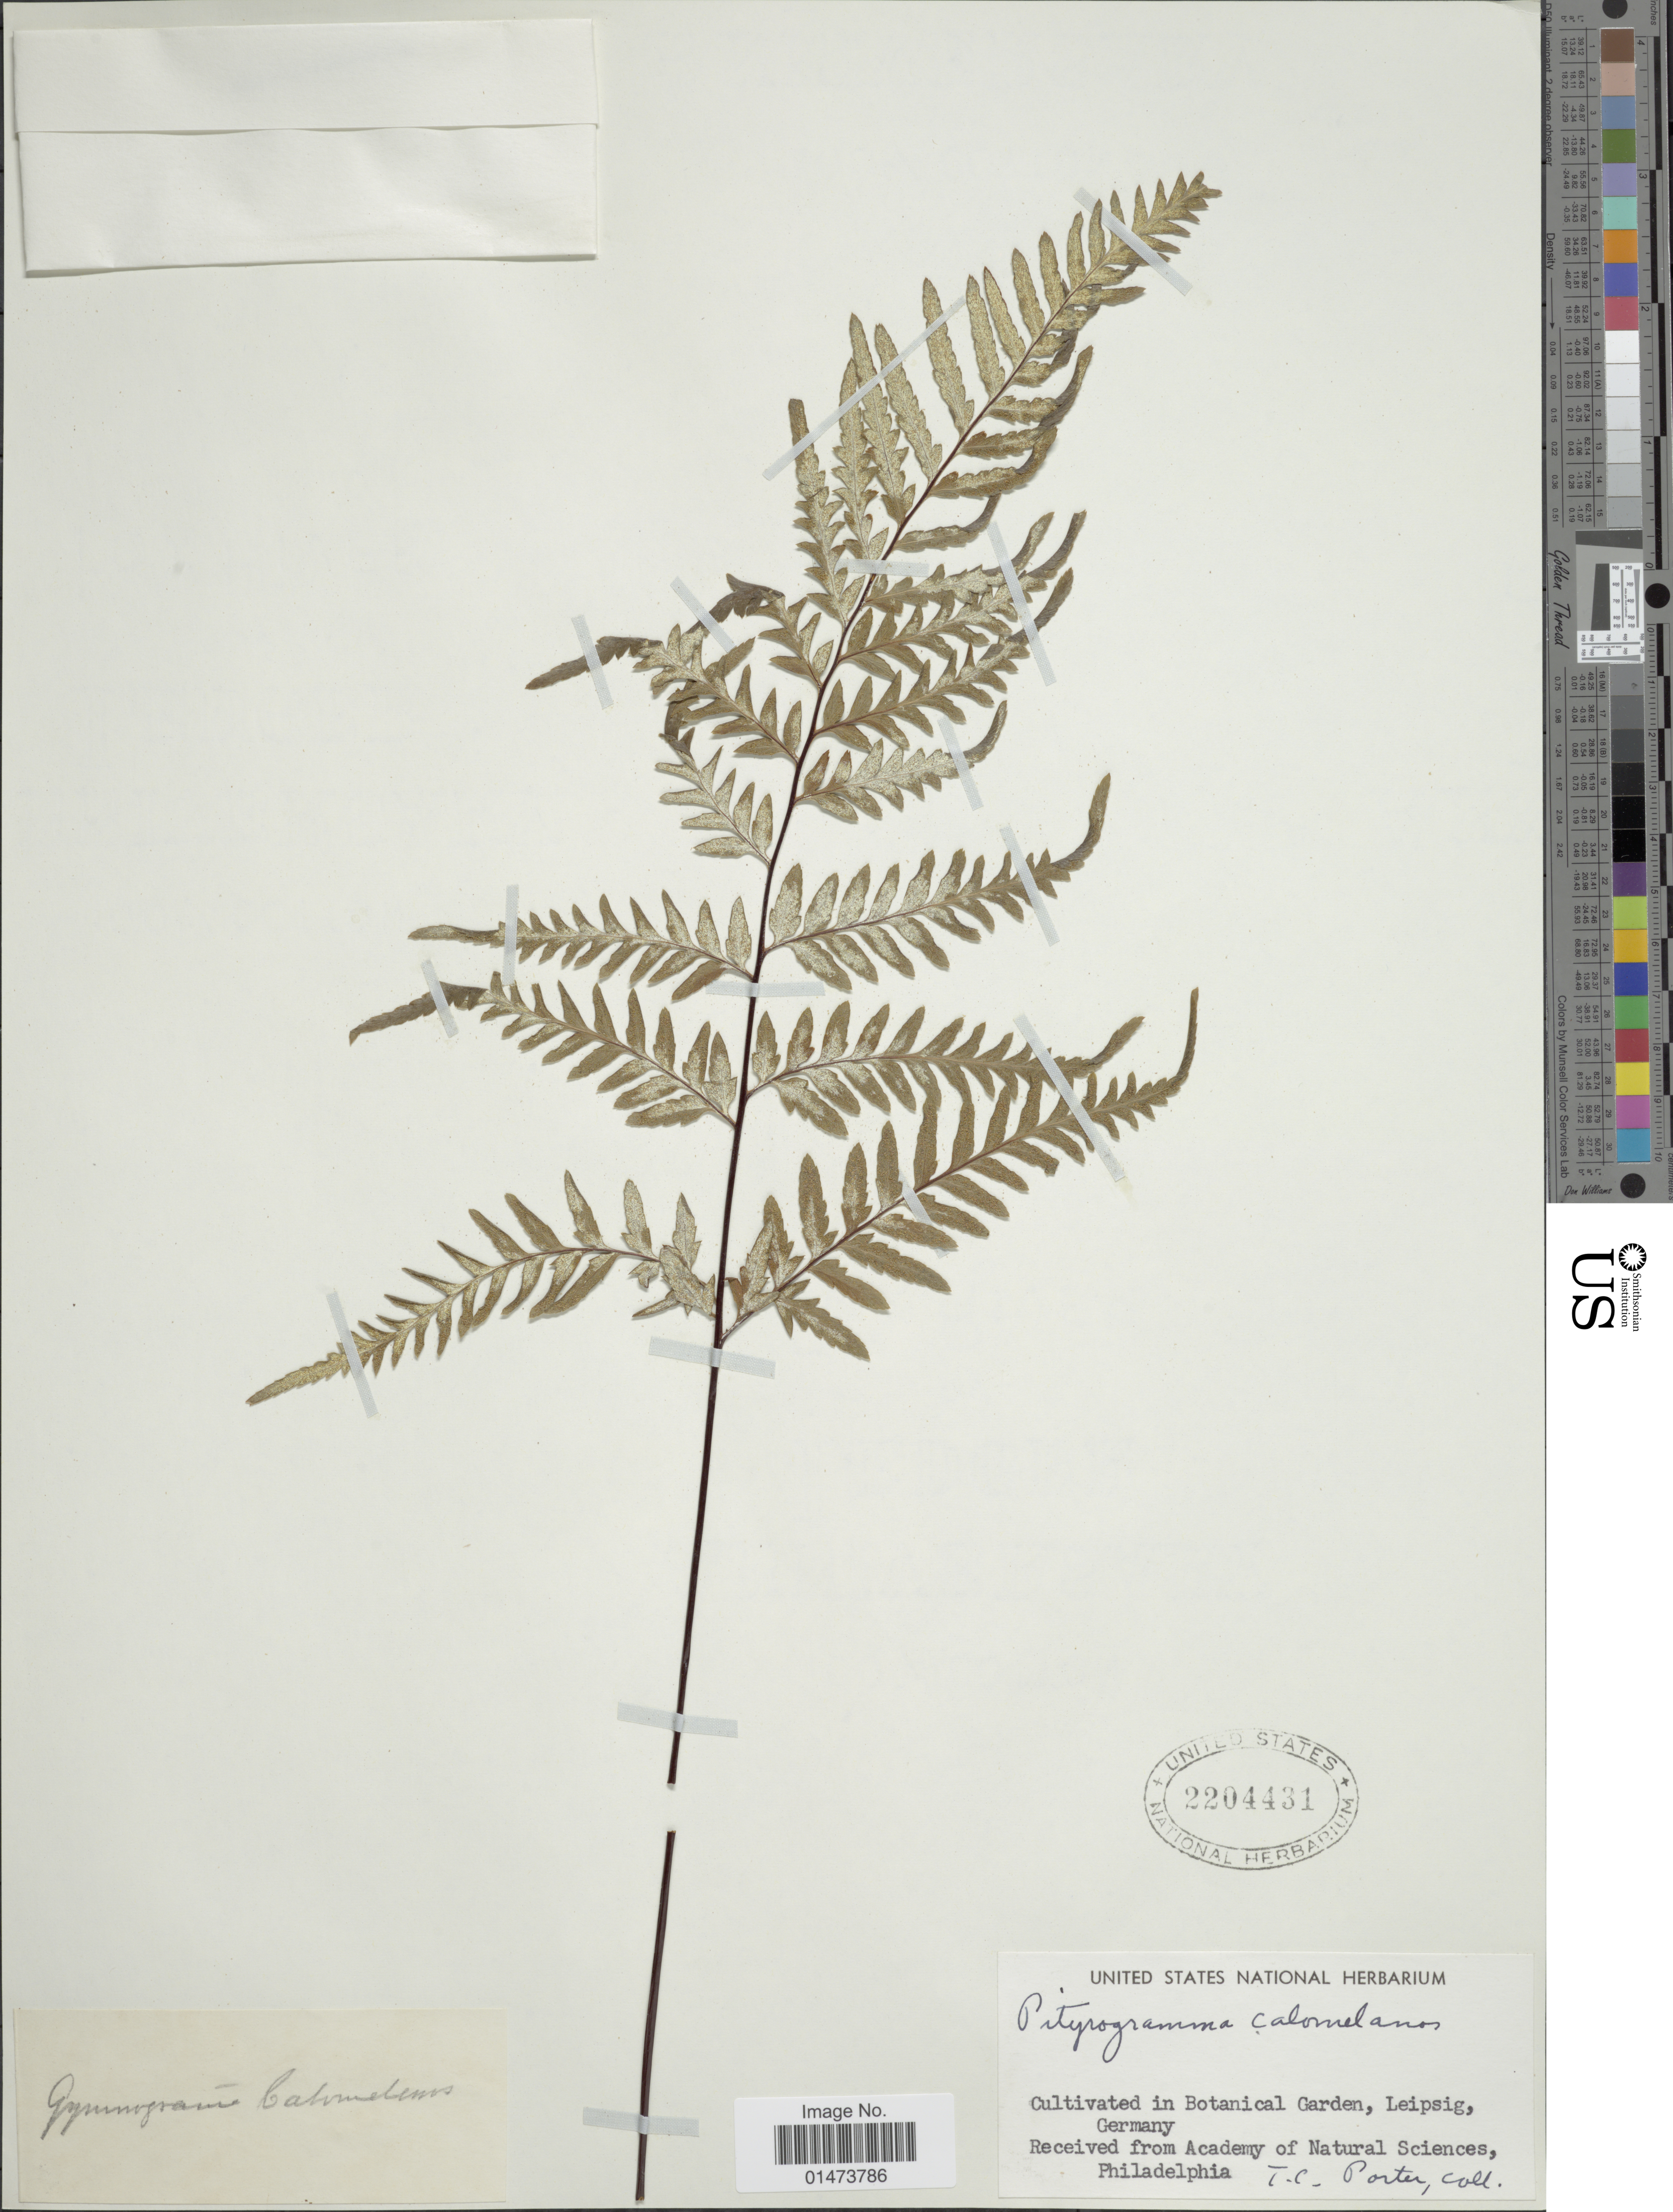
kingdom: Plantae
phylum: Tracheophyta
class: Polypodiopsida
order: Polypodiales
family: Pteridaceae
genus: Pityrogramma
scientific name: Pityrogramma calomelanos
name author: (L.) Link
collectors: T. C. Porter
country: Germany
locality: Botanical Garden, Leipsig. Germany, received from Academy of Natural Sciences, Philadelphia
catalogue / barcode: US 2204431